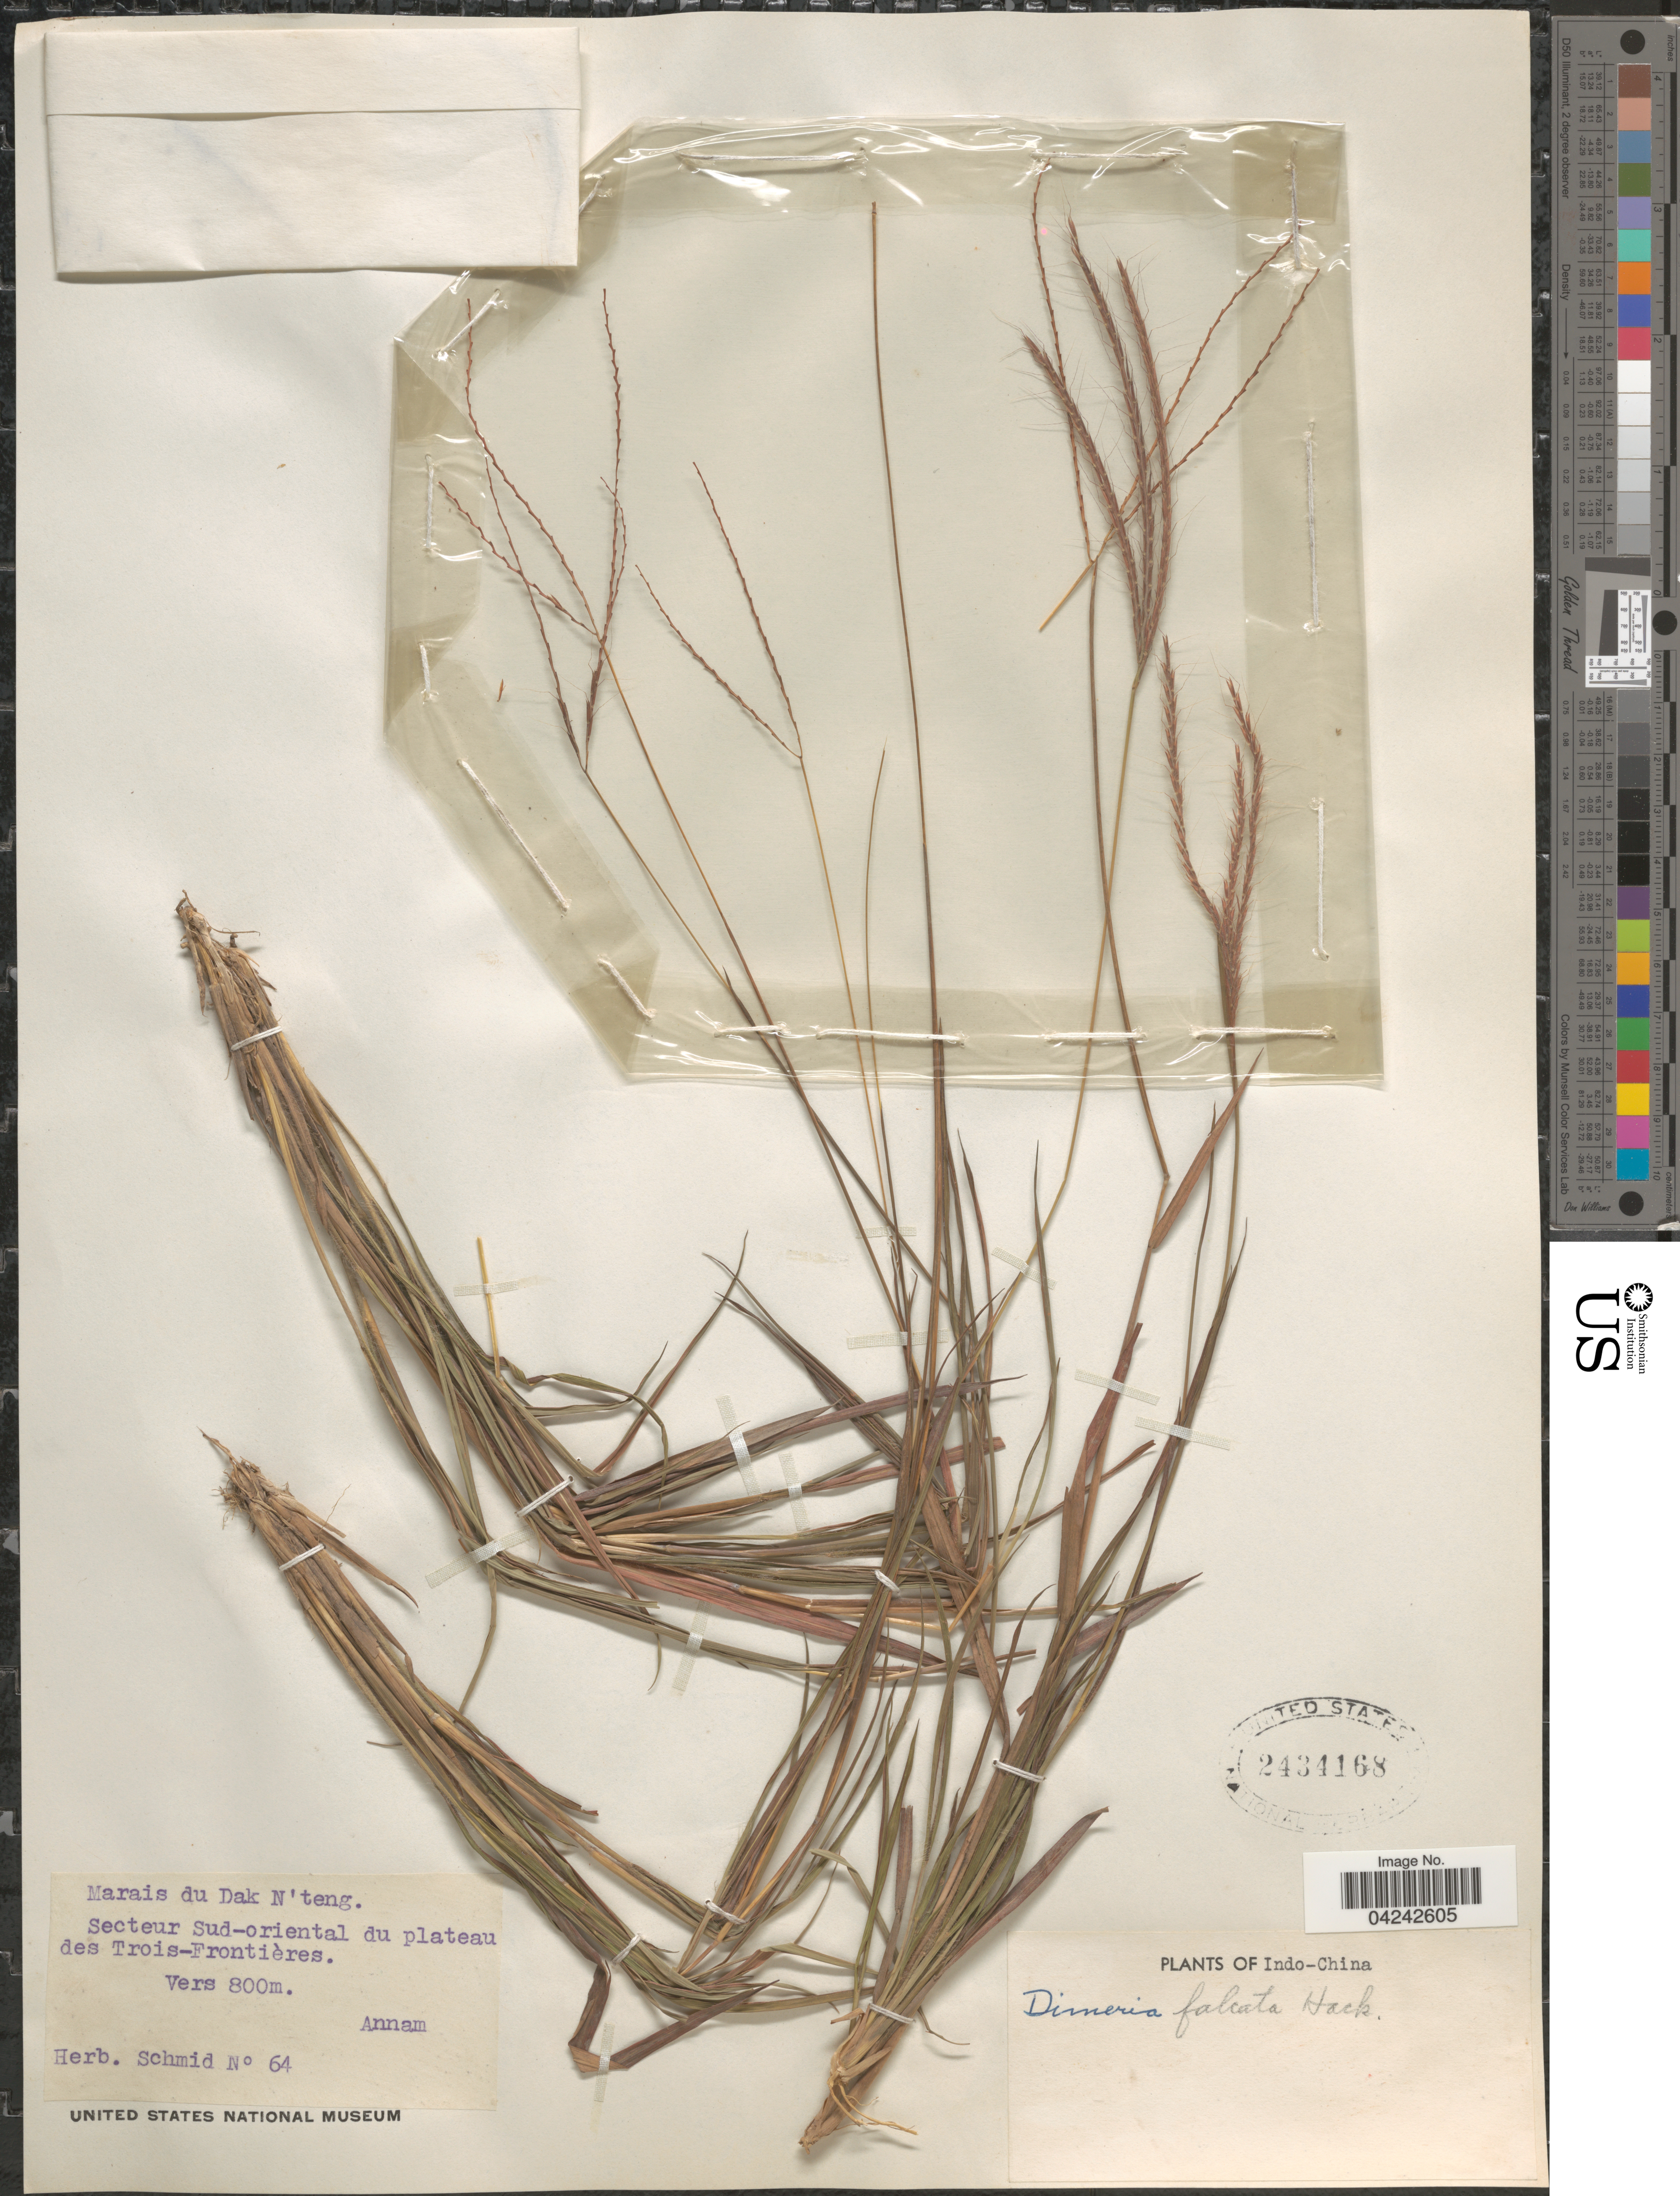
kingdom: Plantae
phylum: Tracheophyta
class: Liliopsida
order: Poales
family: Poaceae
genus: Dimeria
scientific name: Dimeria falcata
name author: Hack.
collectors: Ex herb. Schmid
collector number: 64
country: Vietnam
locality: Marais du Dak N'teng. Secteur Sud-oriental du plateau des Trois-Frontières.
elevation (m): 800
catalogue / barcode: US 2434168